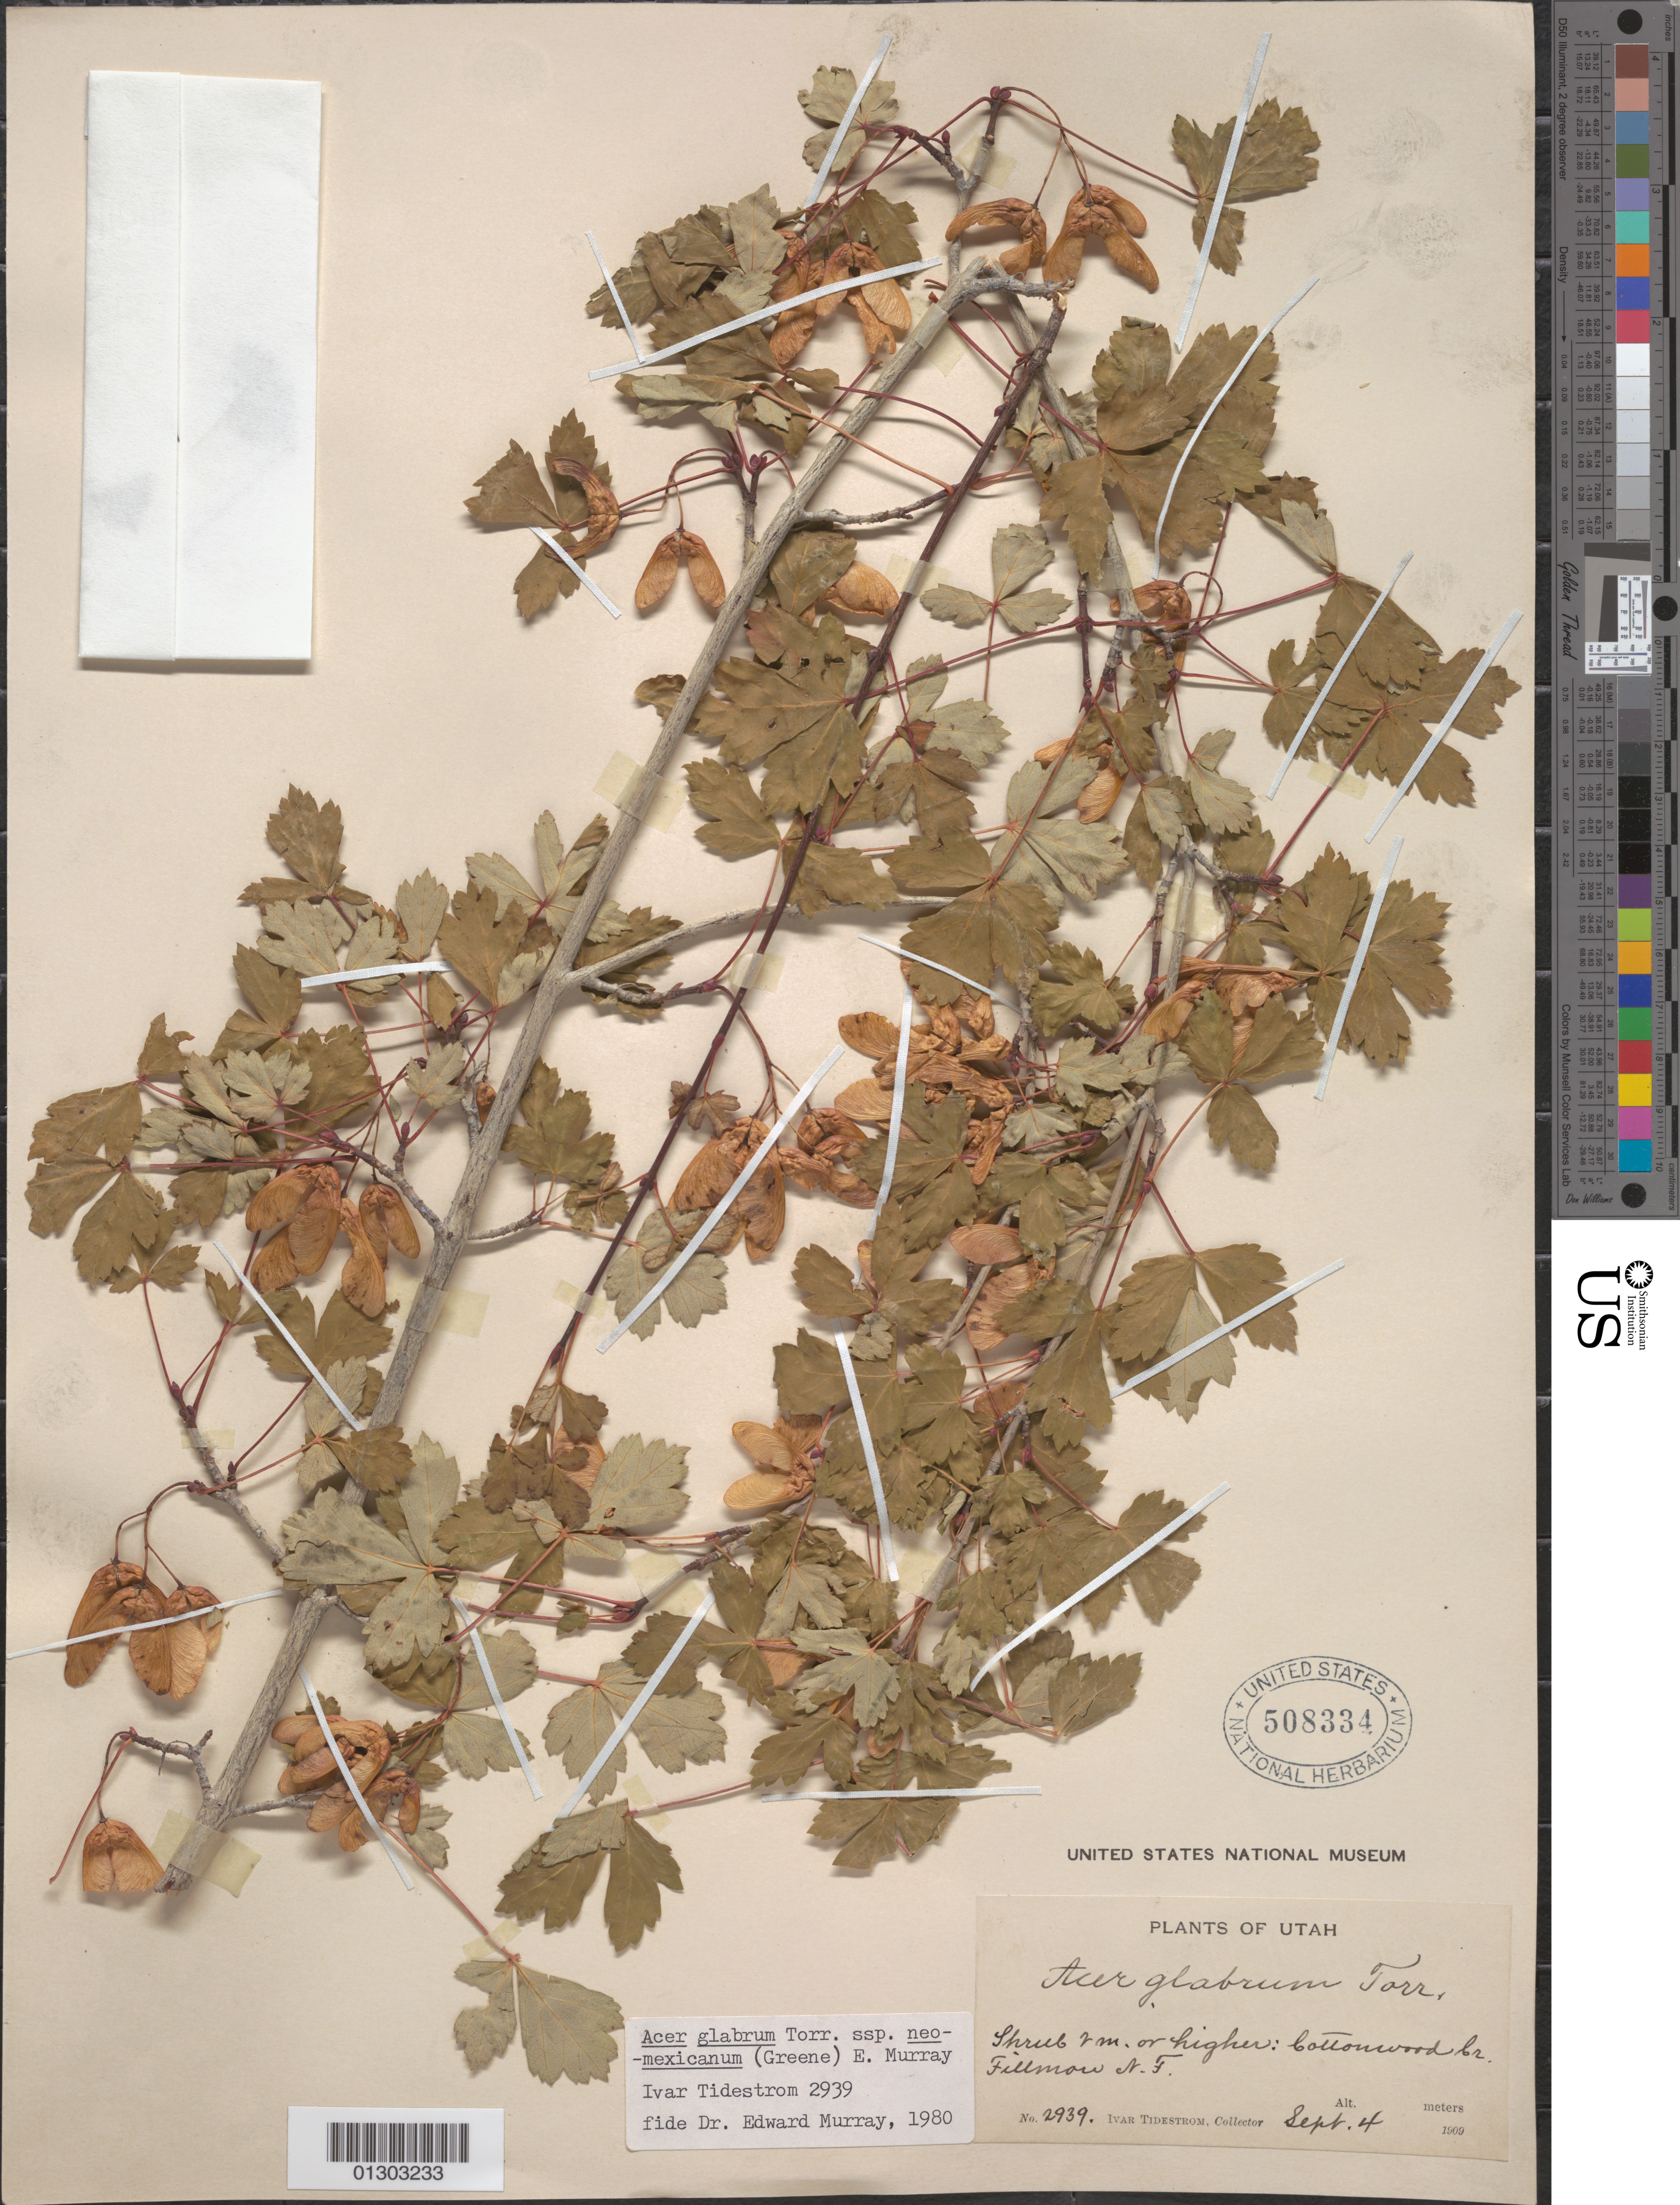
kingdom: Plantae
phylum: Tracheophyta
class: Magnoliopsida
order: Sapindales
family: Sapindaceae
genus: Acer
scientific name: Acer glabrum subsp. neomexicanum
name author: (Greene) A.E. Murray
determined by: Murray, Edward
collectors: I. F. Tidestrom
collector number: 2939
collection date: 1909-09-04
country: United States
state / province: Utah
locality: Fillmore N.F., Cottonwood Creek.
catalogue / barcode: US 508334